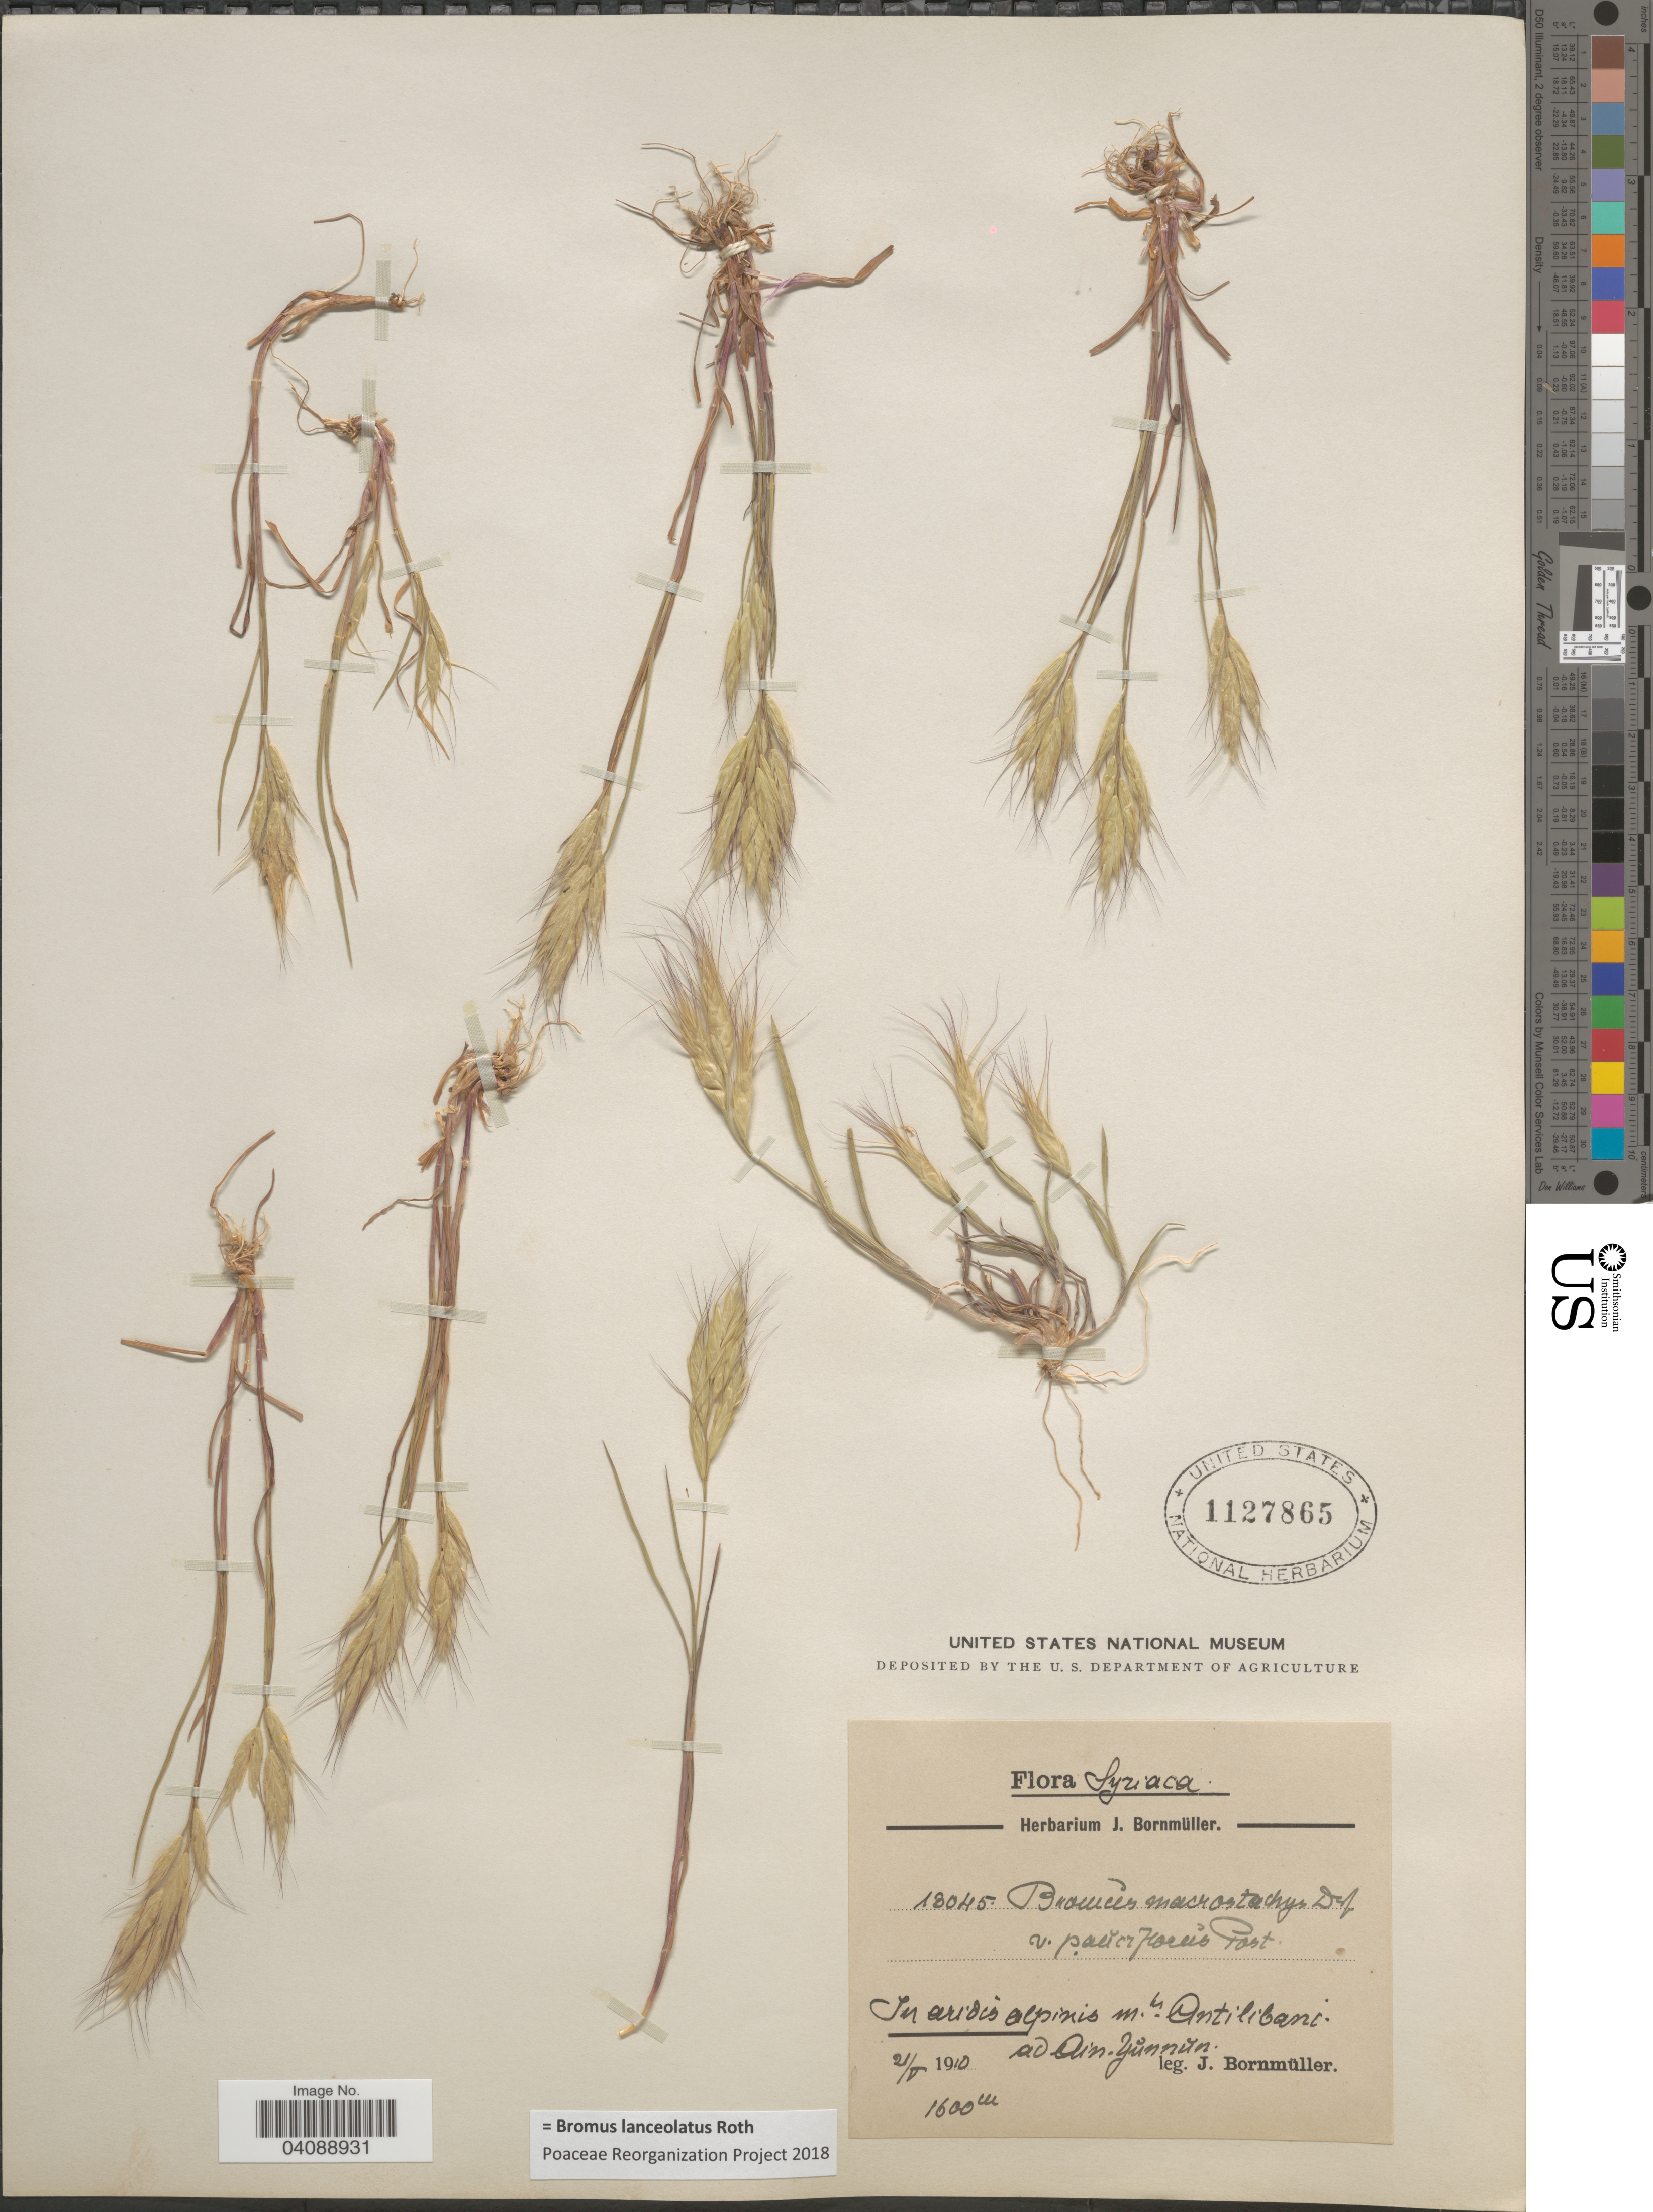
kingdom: Plantae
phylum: Tracheophyta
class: Liliopsida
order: Poales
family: Poaceae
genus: Bromus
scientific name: Bromus lanceolatus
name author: Roth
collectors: J. Bornmüller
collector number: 18045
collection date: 1910-05-21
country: Syria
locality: Syriaca. In aridis alpinis mts Antilibani ad Ain-Yunnun.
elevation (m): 1600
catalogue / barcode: US 1127865